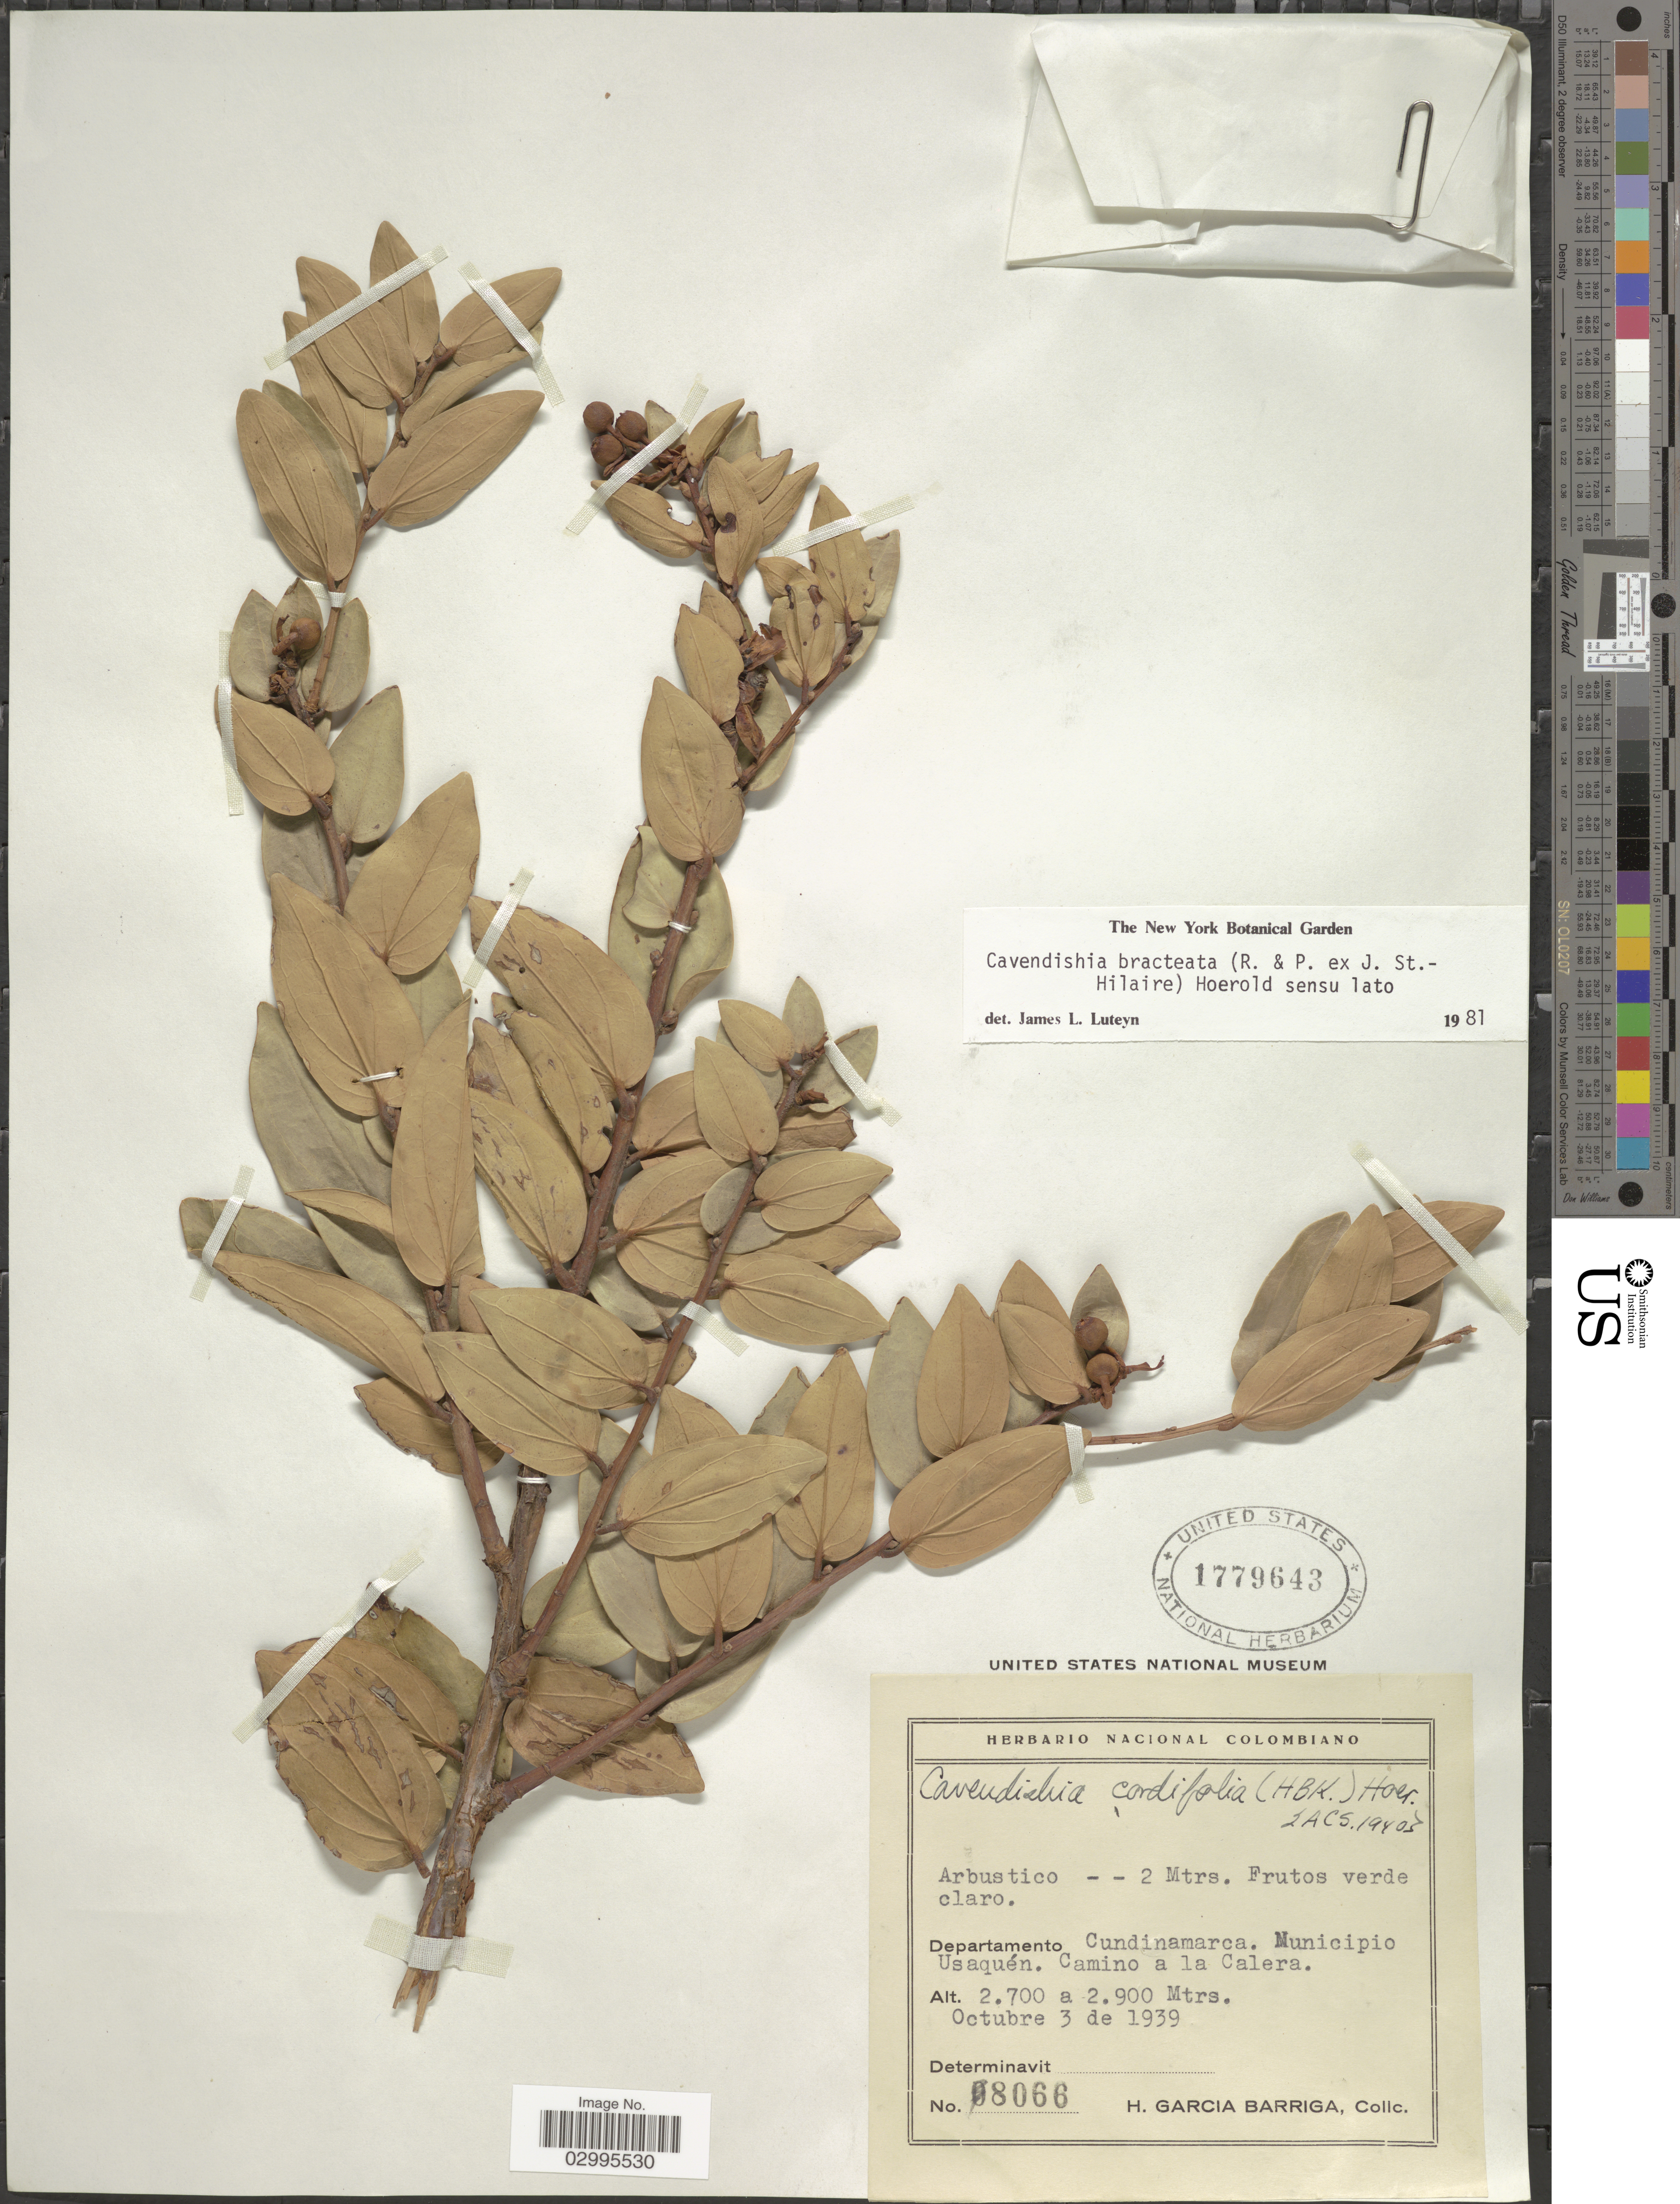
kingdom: Plantae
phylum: Tracheophyta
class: Magnoliopsida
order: Ericales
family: Ericaceae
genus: Cavendishia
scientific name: Cavendishia bracteata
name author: (Ruiz & Pav. ex J. St.-Hil.) Hoerold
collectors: H. García Barriga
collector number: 8066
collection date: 1939-10-03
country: Colombia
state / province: Cundinamarca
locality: Departamento Cundinamarca. Municipio Usaquén. Camino a la Calera.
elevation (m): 2700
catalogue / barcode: US 1779643